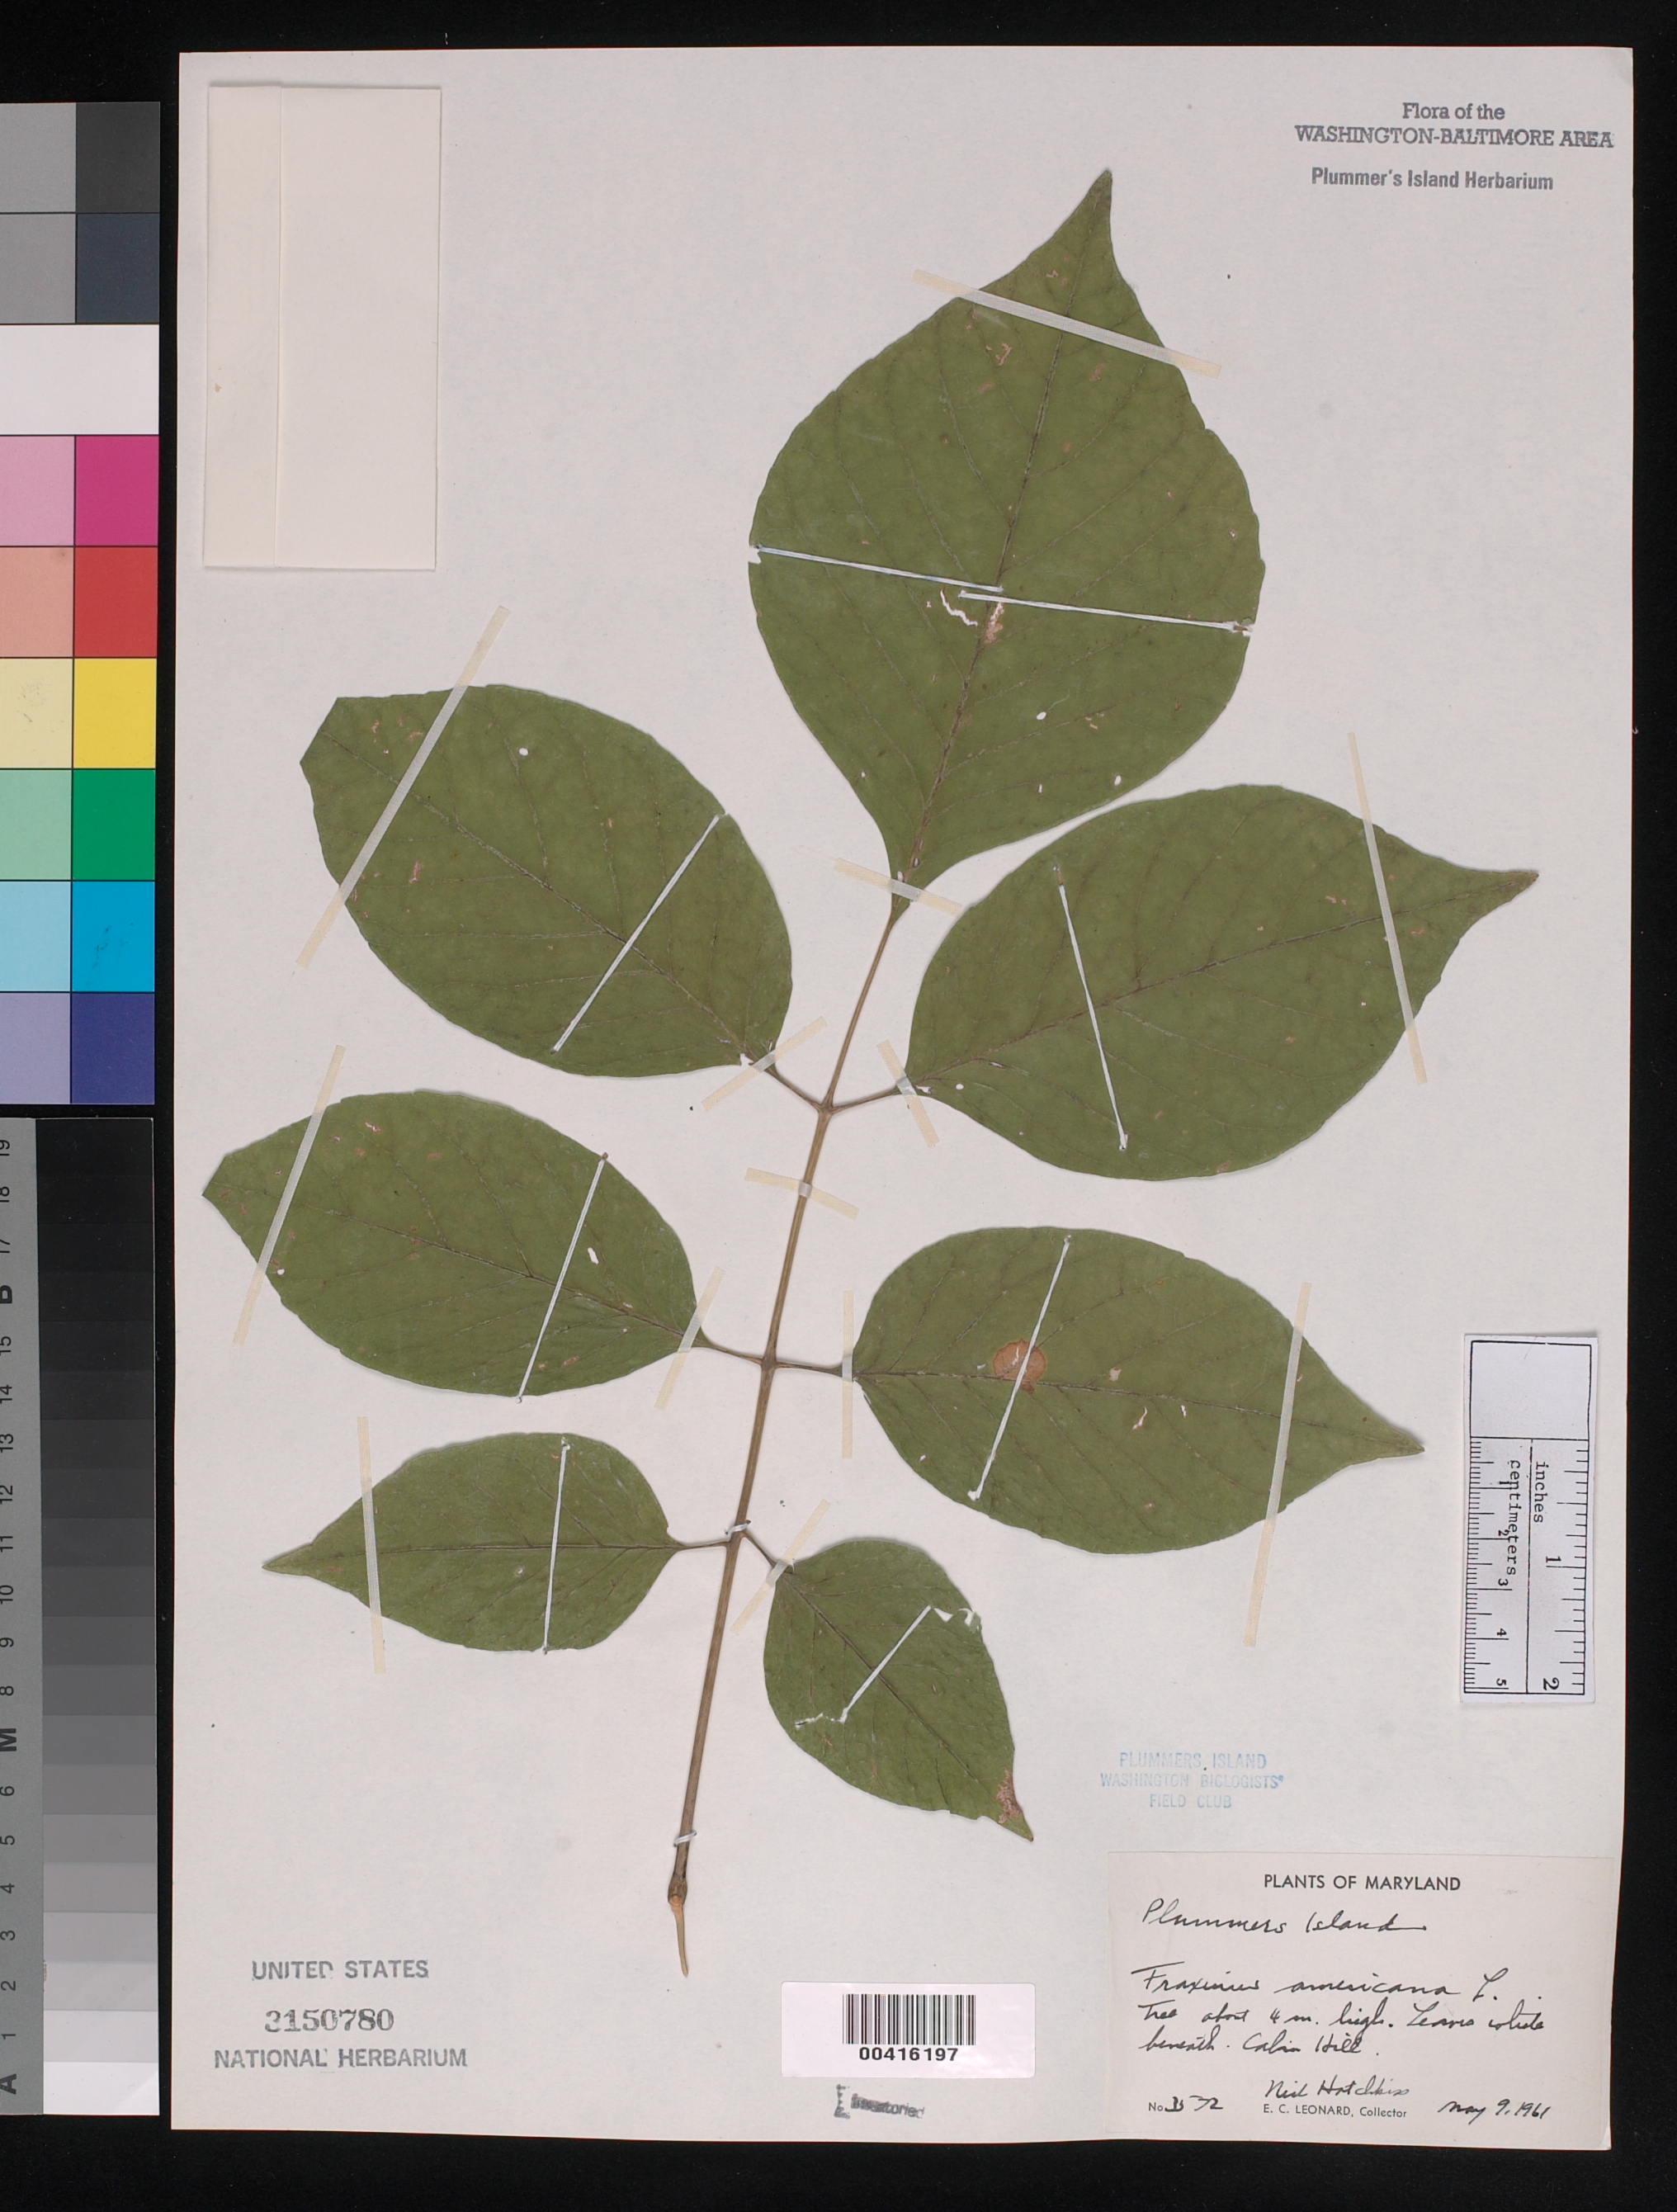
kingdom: Plantae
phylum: Tracheophyta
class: Magnoliopsida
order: Lamiales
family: Oleaceae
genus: Fraxinus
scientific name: Fraxinus americana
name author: L.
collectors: N. Hotchkiss & E. C. Leonard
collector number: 3572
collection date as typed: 09 May 1961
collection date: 1961-05-09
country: United States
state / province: Maryland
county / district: Montgomery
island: Plummers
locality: Plummer's Island, Cabin Hill C. & O. Canal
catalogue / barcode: US 3150780